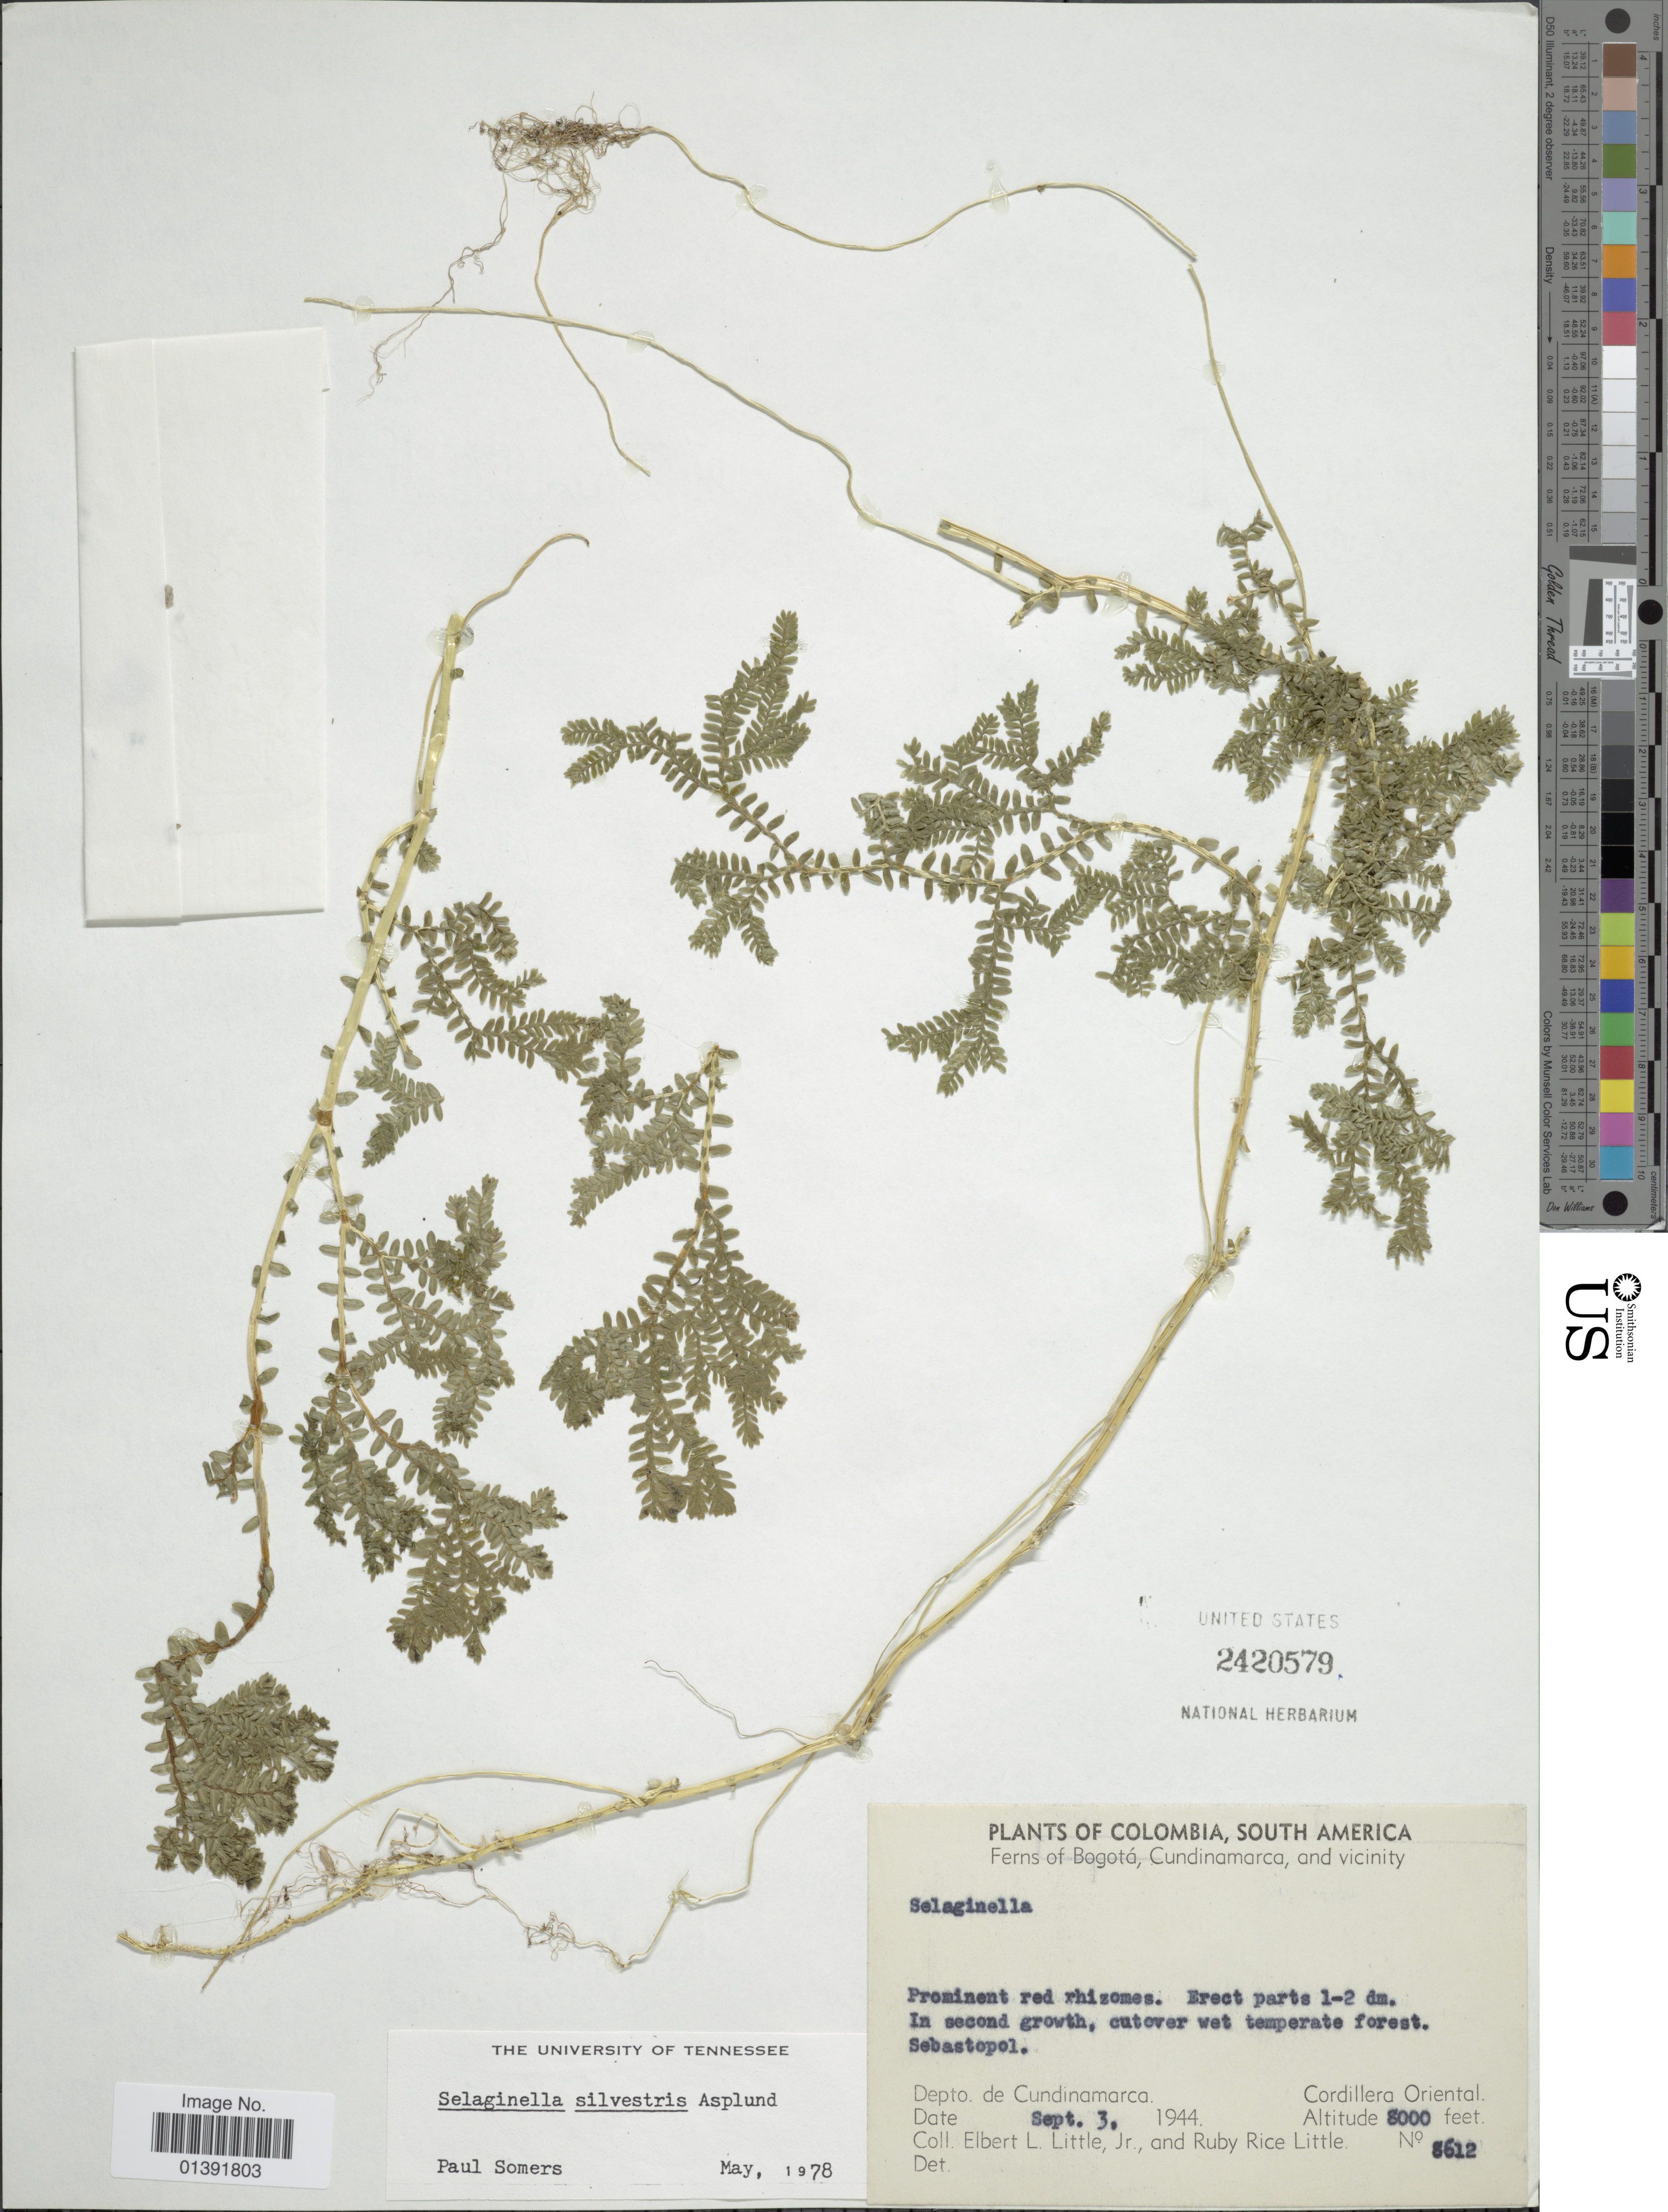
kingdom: Plantae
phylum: Tracheophyta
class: Lycopodiopsida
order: Selaginellales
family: Selaginellaceae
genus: Selaginella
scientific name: Selaginella silvestris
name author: Aspl.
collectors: E. L. Little & R. R. Little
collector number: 8612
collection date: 1944-09-03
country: Colombia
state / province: Cundinamarca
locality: Bogota, Cundinamarca and Bogota, Depto. de Cundinamarca, Cordillera Oriental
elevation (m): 2438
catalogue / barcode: US 2420579